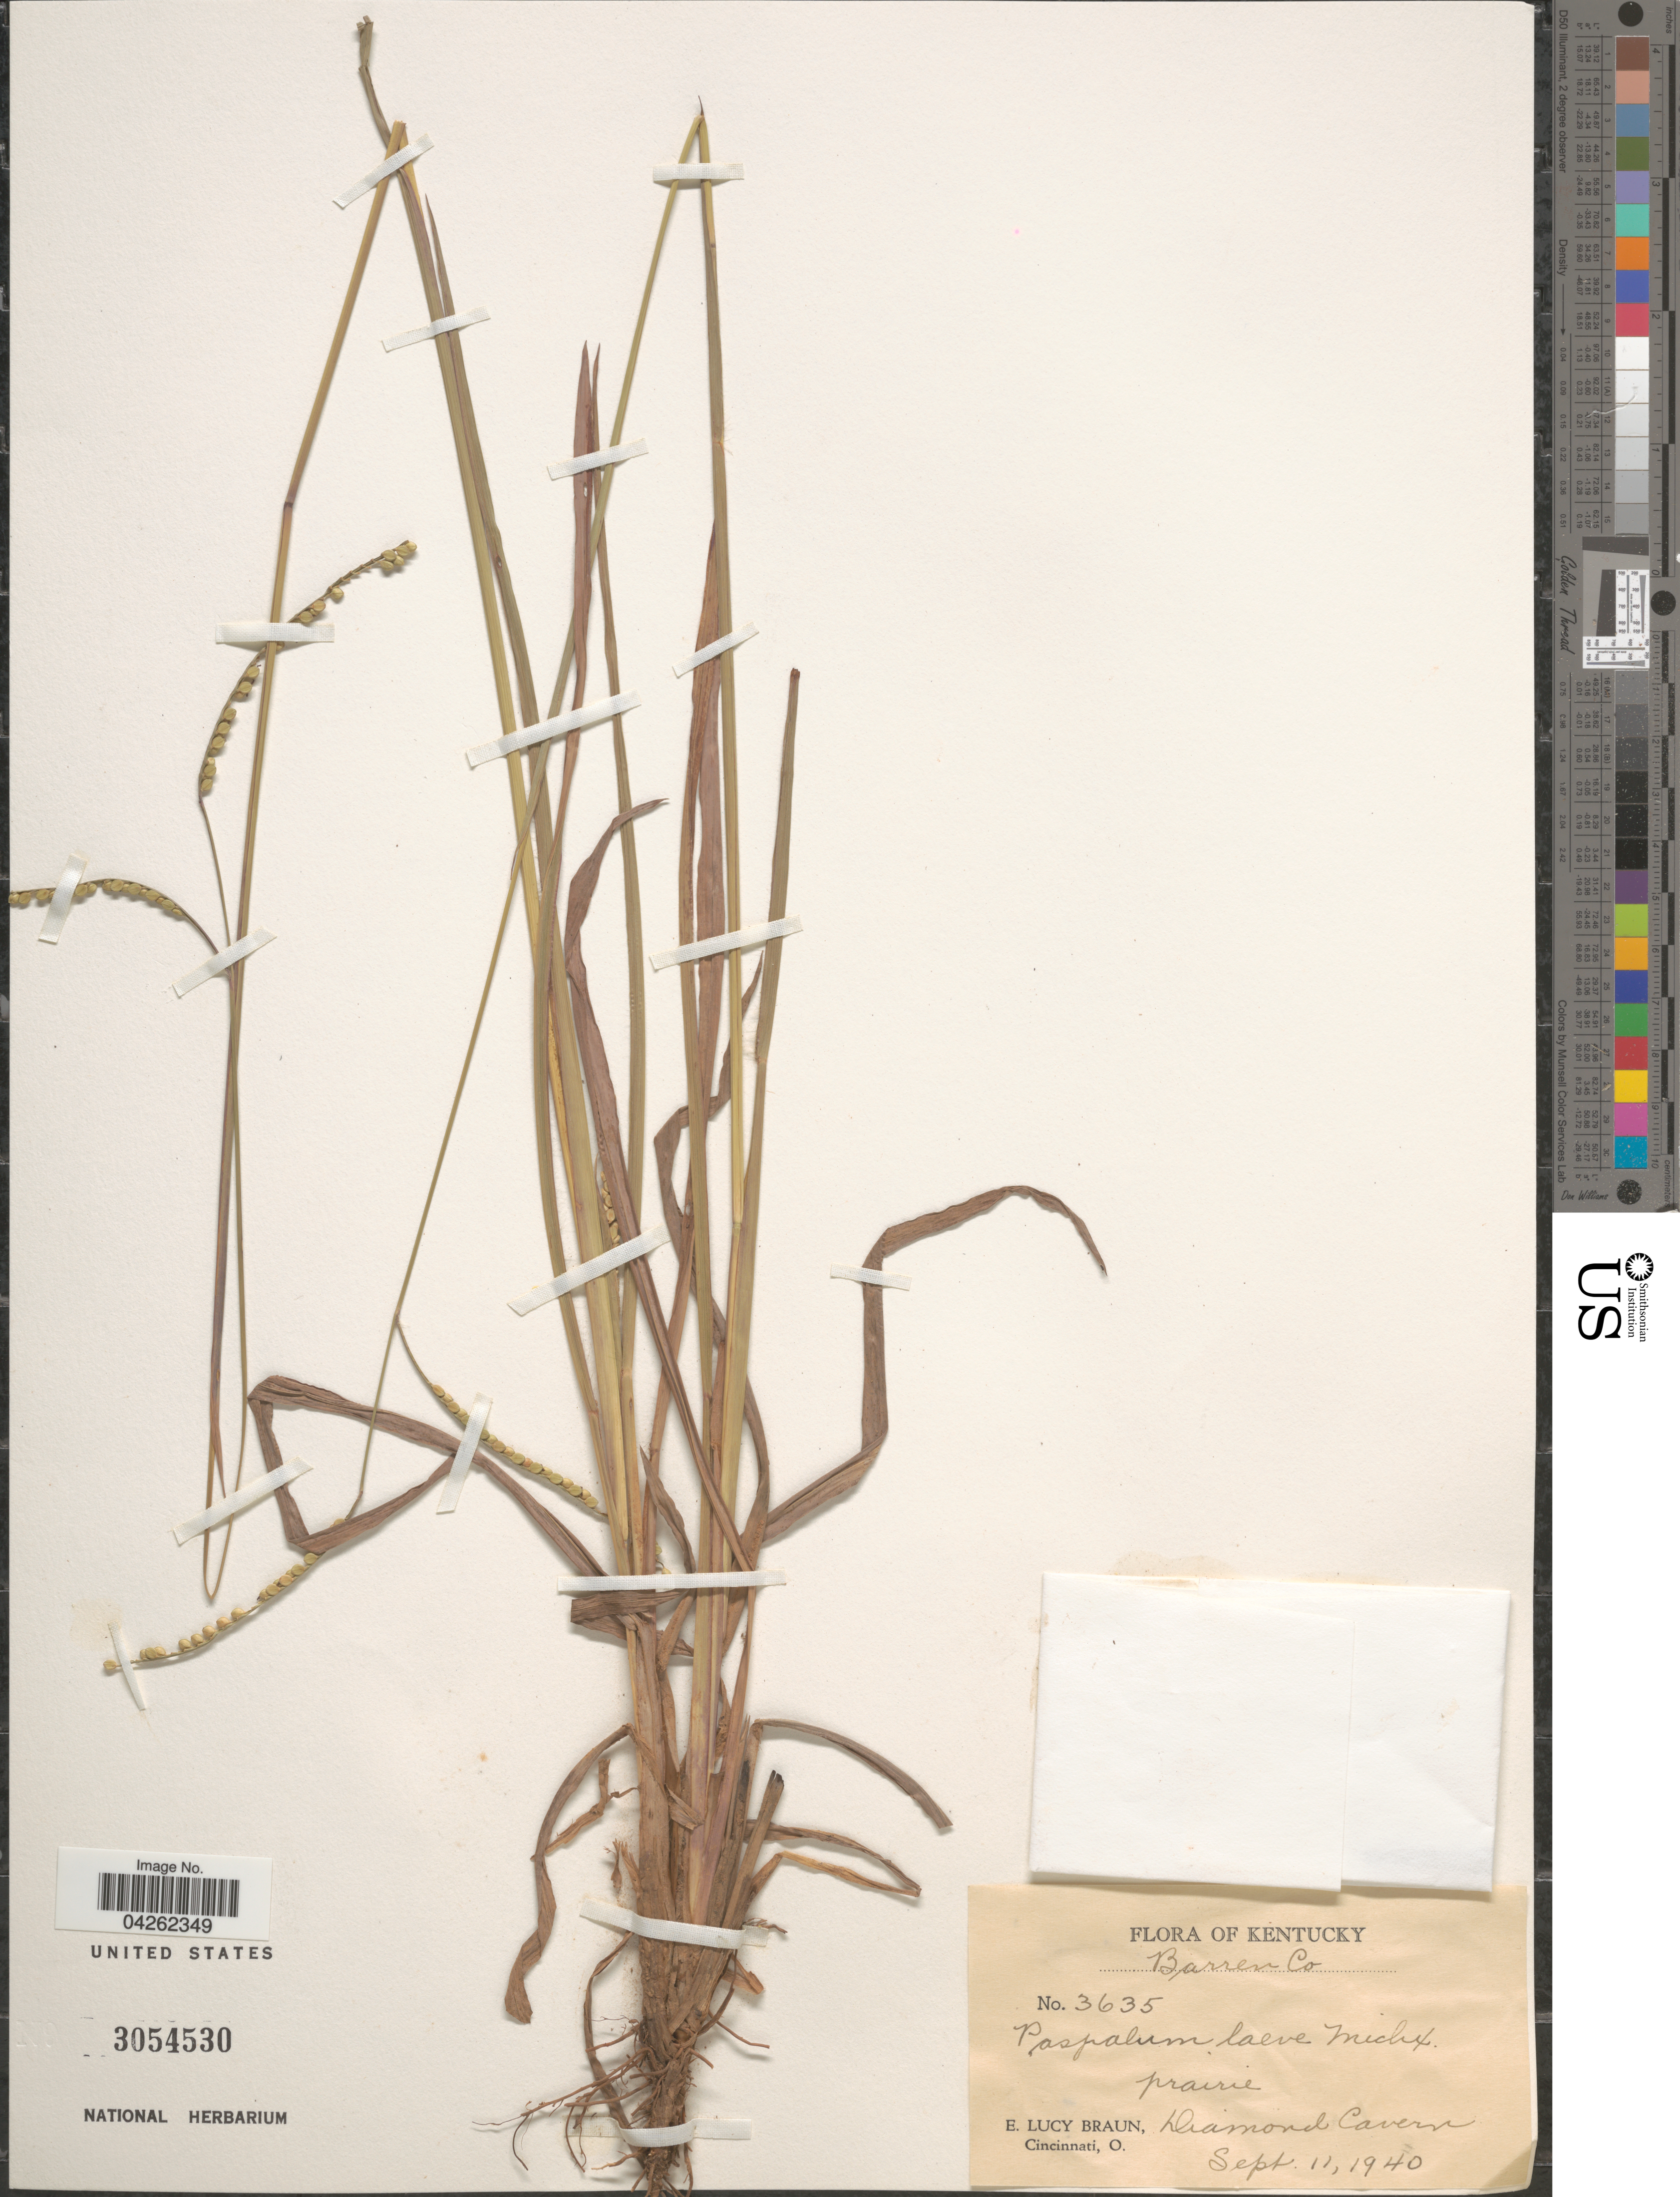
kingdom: Plantae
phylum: Tracheophyta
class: Liliopsida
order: Poales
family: Poaceae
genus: Paspalum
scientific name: Paspalum laeve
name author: Michx.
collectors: E. L. Braun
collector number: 3635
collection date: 1940-09-11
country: United States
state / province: Kentucky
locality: Barren Co. Prairie. Diamond Cavern.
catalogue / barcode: US 3054530